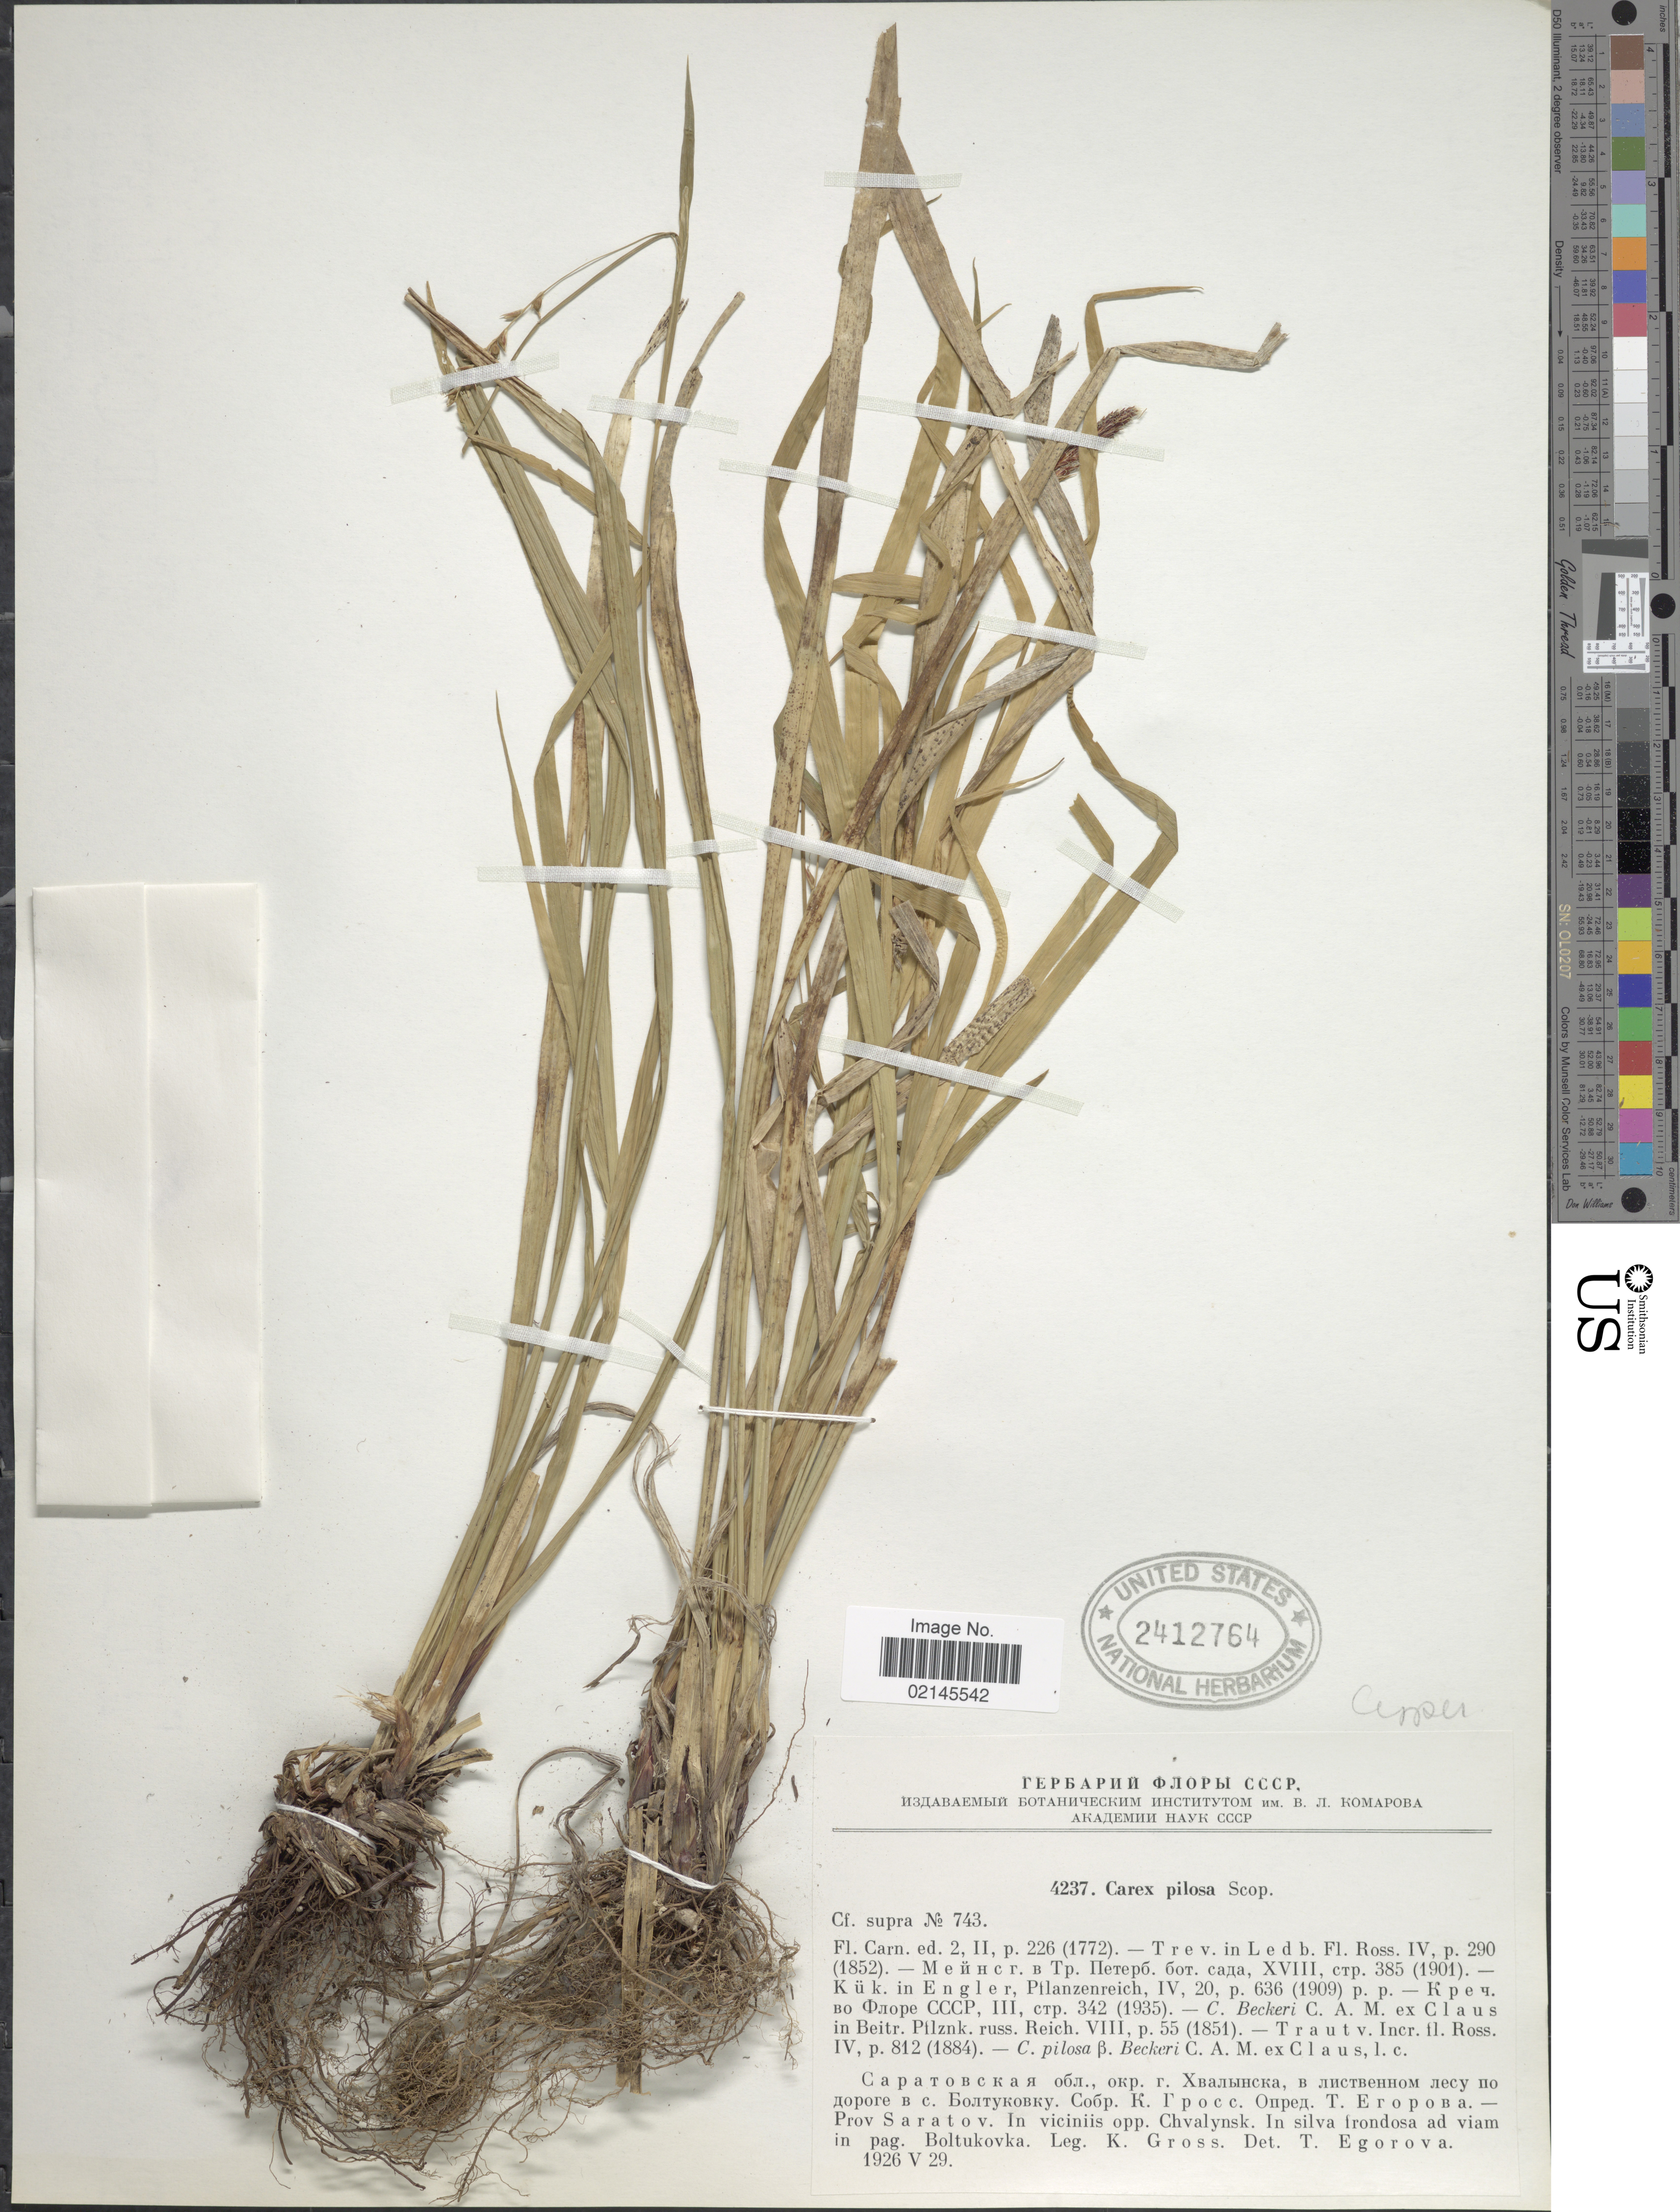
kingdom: Plantae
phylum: Tracheophyta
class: Liliopsida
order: Poales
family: Cyperaceae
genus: Carex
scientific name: Carex pilosa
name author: Scop.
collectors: K. Gross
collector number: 4237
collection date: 1926-05-29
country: Russian Federation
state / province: Saratov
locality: Viciniis opp. Chvalynsk, pag. Boltukovka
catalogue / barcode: US 2412764